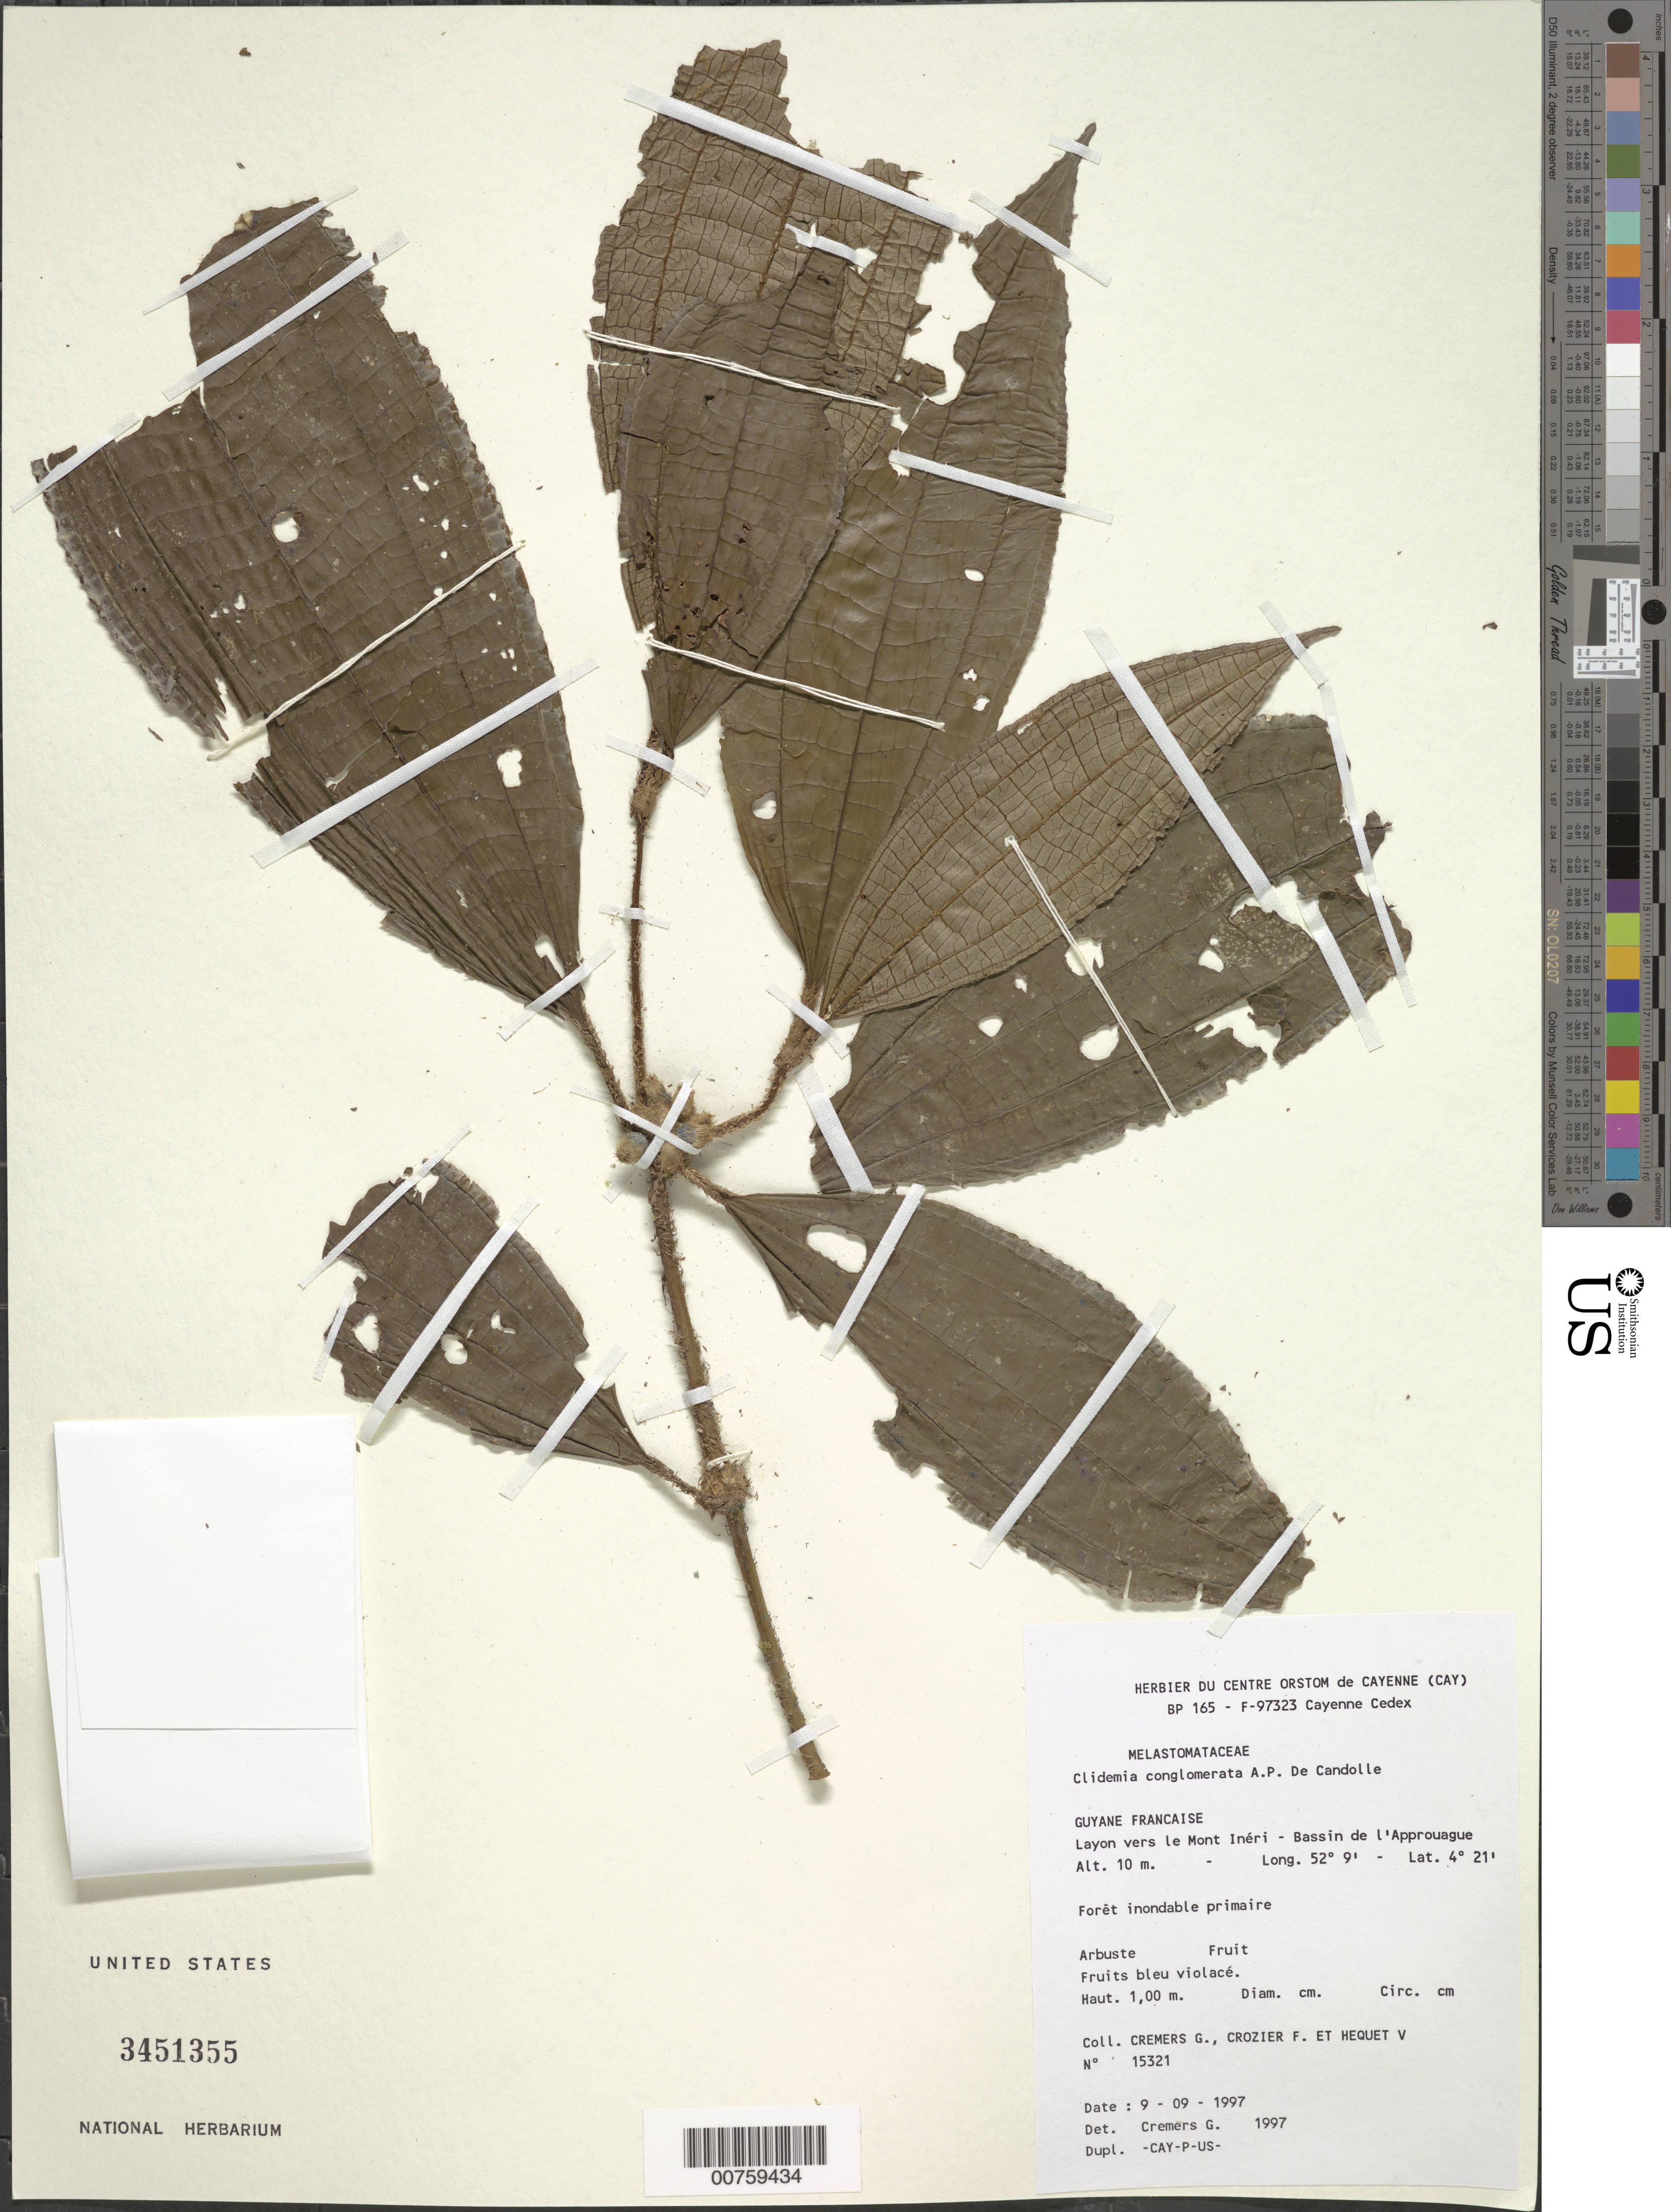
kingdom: Plantae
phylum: Tracheophyta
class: Magnoliopsida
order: Myrtales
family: Melastomataceae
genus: Clidemia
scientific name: Clidemia conglomerata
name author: DC.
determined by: Michelangeli, F. A.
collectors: G. Cremers, F. Crozier & V. Hequet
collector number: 15321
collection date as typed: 9-Sep-97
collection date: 1997-09-09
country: French Guiana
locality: Mont Inéri, Bassin de l'Approuague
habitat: Primary forest, inundated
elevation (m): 10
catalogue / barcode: US 3451355